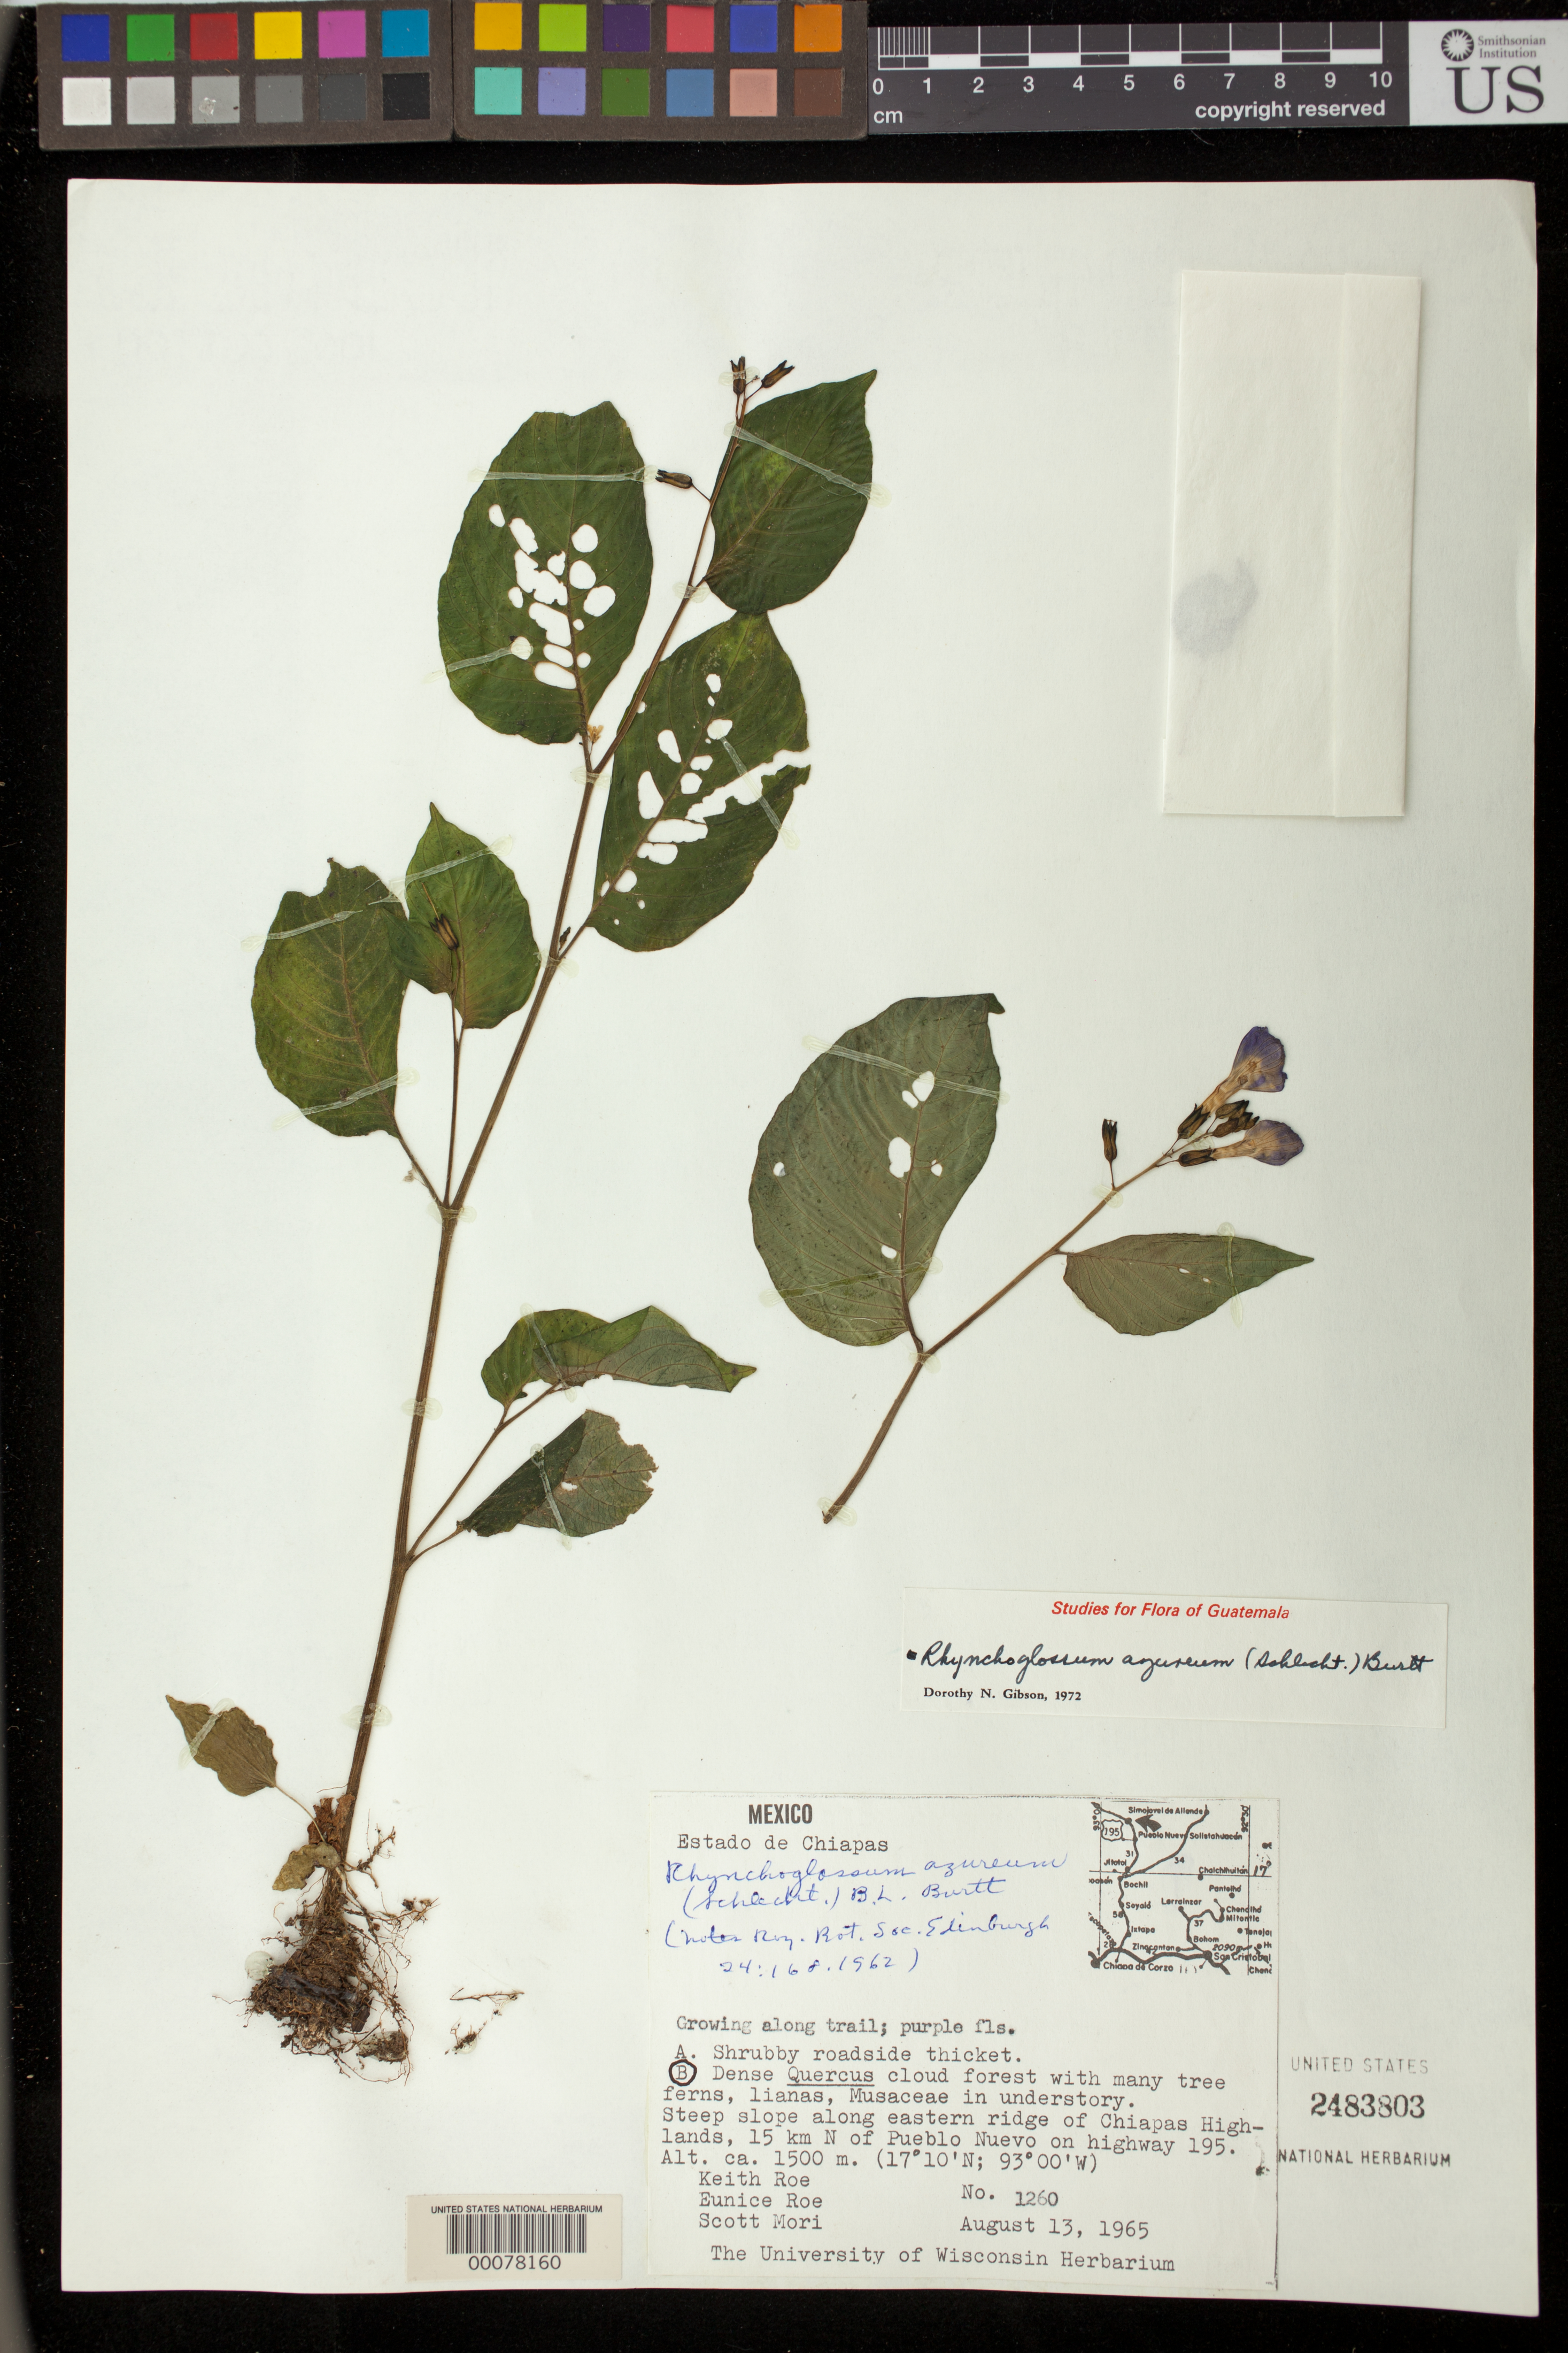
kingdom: Plantae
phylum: Tracheophyta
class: Magnoliopsida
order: Lamiales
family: Gesneriaceae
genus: Rhynchoglossum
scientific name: Rhynchoglossum azureum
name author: (Schltdl.) B.L. Burtt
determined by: Barrie, F. R.; Skog, Laurence E.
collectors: K. Roe, E. Roe & S. Mori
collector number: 1260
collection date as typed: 13 Aug 1965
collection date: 1965-08-13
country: Mexico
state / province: Chiapas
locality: Eastern ridge of Chiapas Highlands, 15 km N of Pueblo Nuevo on highway 195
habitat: Dense Quercus cloud forest on steep slope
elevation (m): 1500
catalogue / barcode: US 2483803